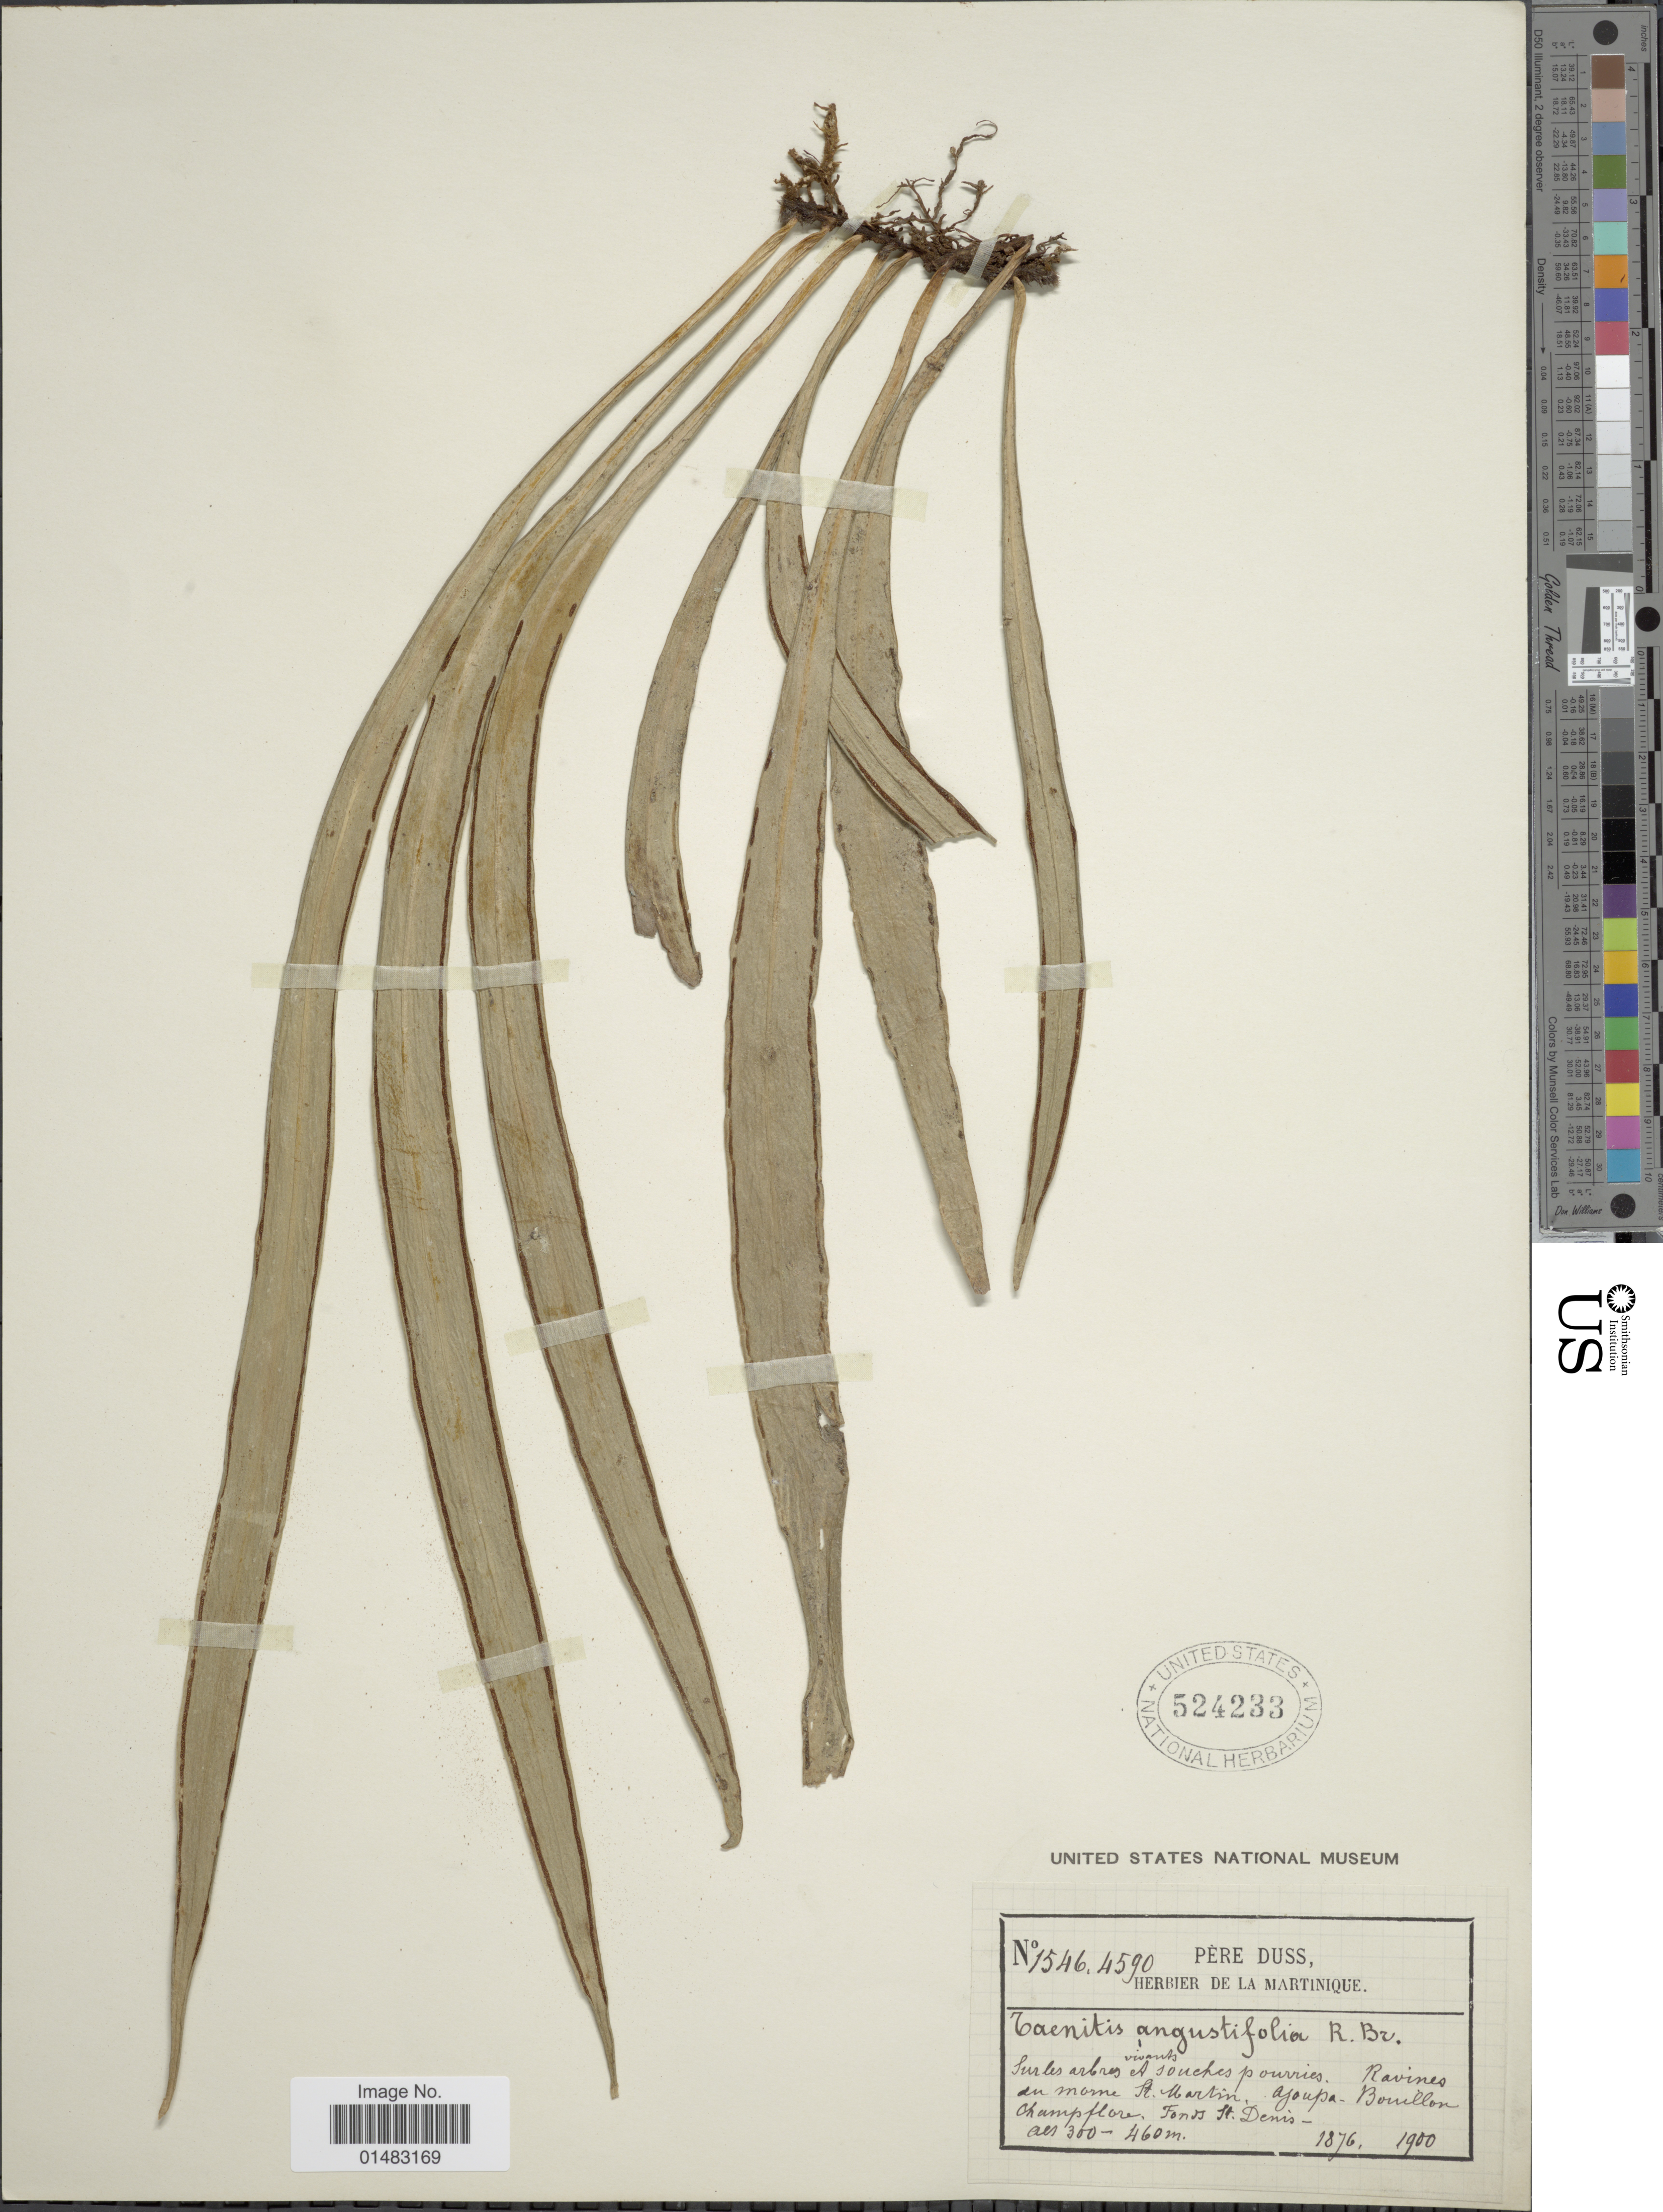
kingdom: Plantae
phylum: Tracheophyta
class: Polypodiopsida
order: Polypodiales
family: Pteridaceae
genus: Ananthacorus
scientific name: Ananthacorus angustifolius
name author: (Sw.) Underw. & Maxon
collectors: Père Duss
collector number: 15464590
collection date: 1876/1900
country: Martinique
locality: Sur les arbres vivants et souches pourries. Ravines du morne St. Martin, Ajoupa-Bouillon Champflore. Fonds St. Denis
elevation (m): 300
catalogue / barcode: US 524233